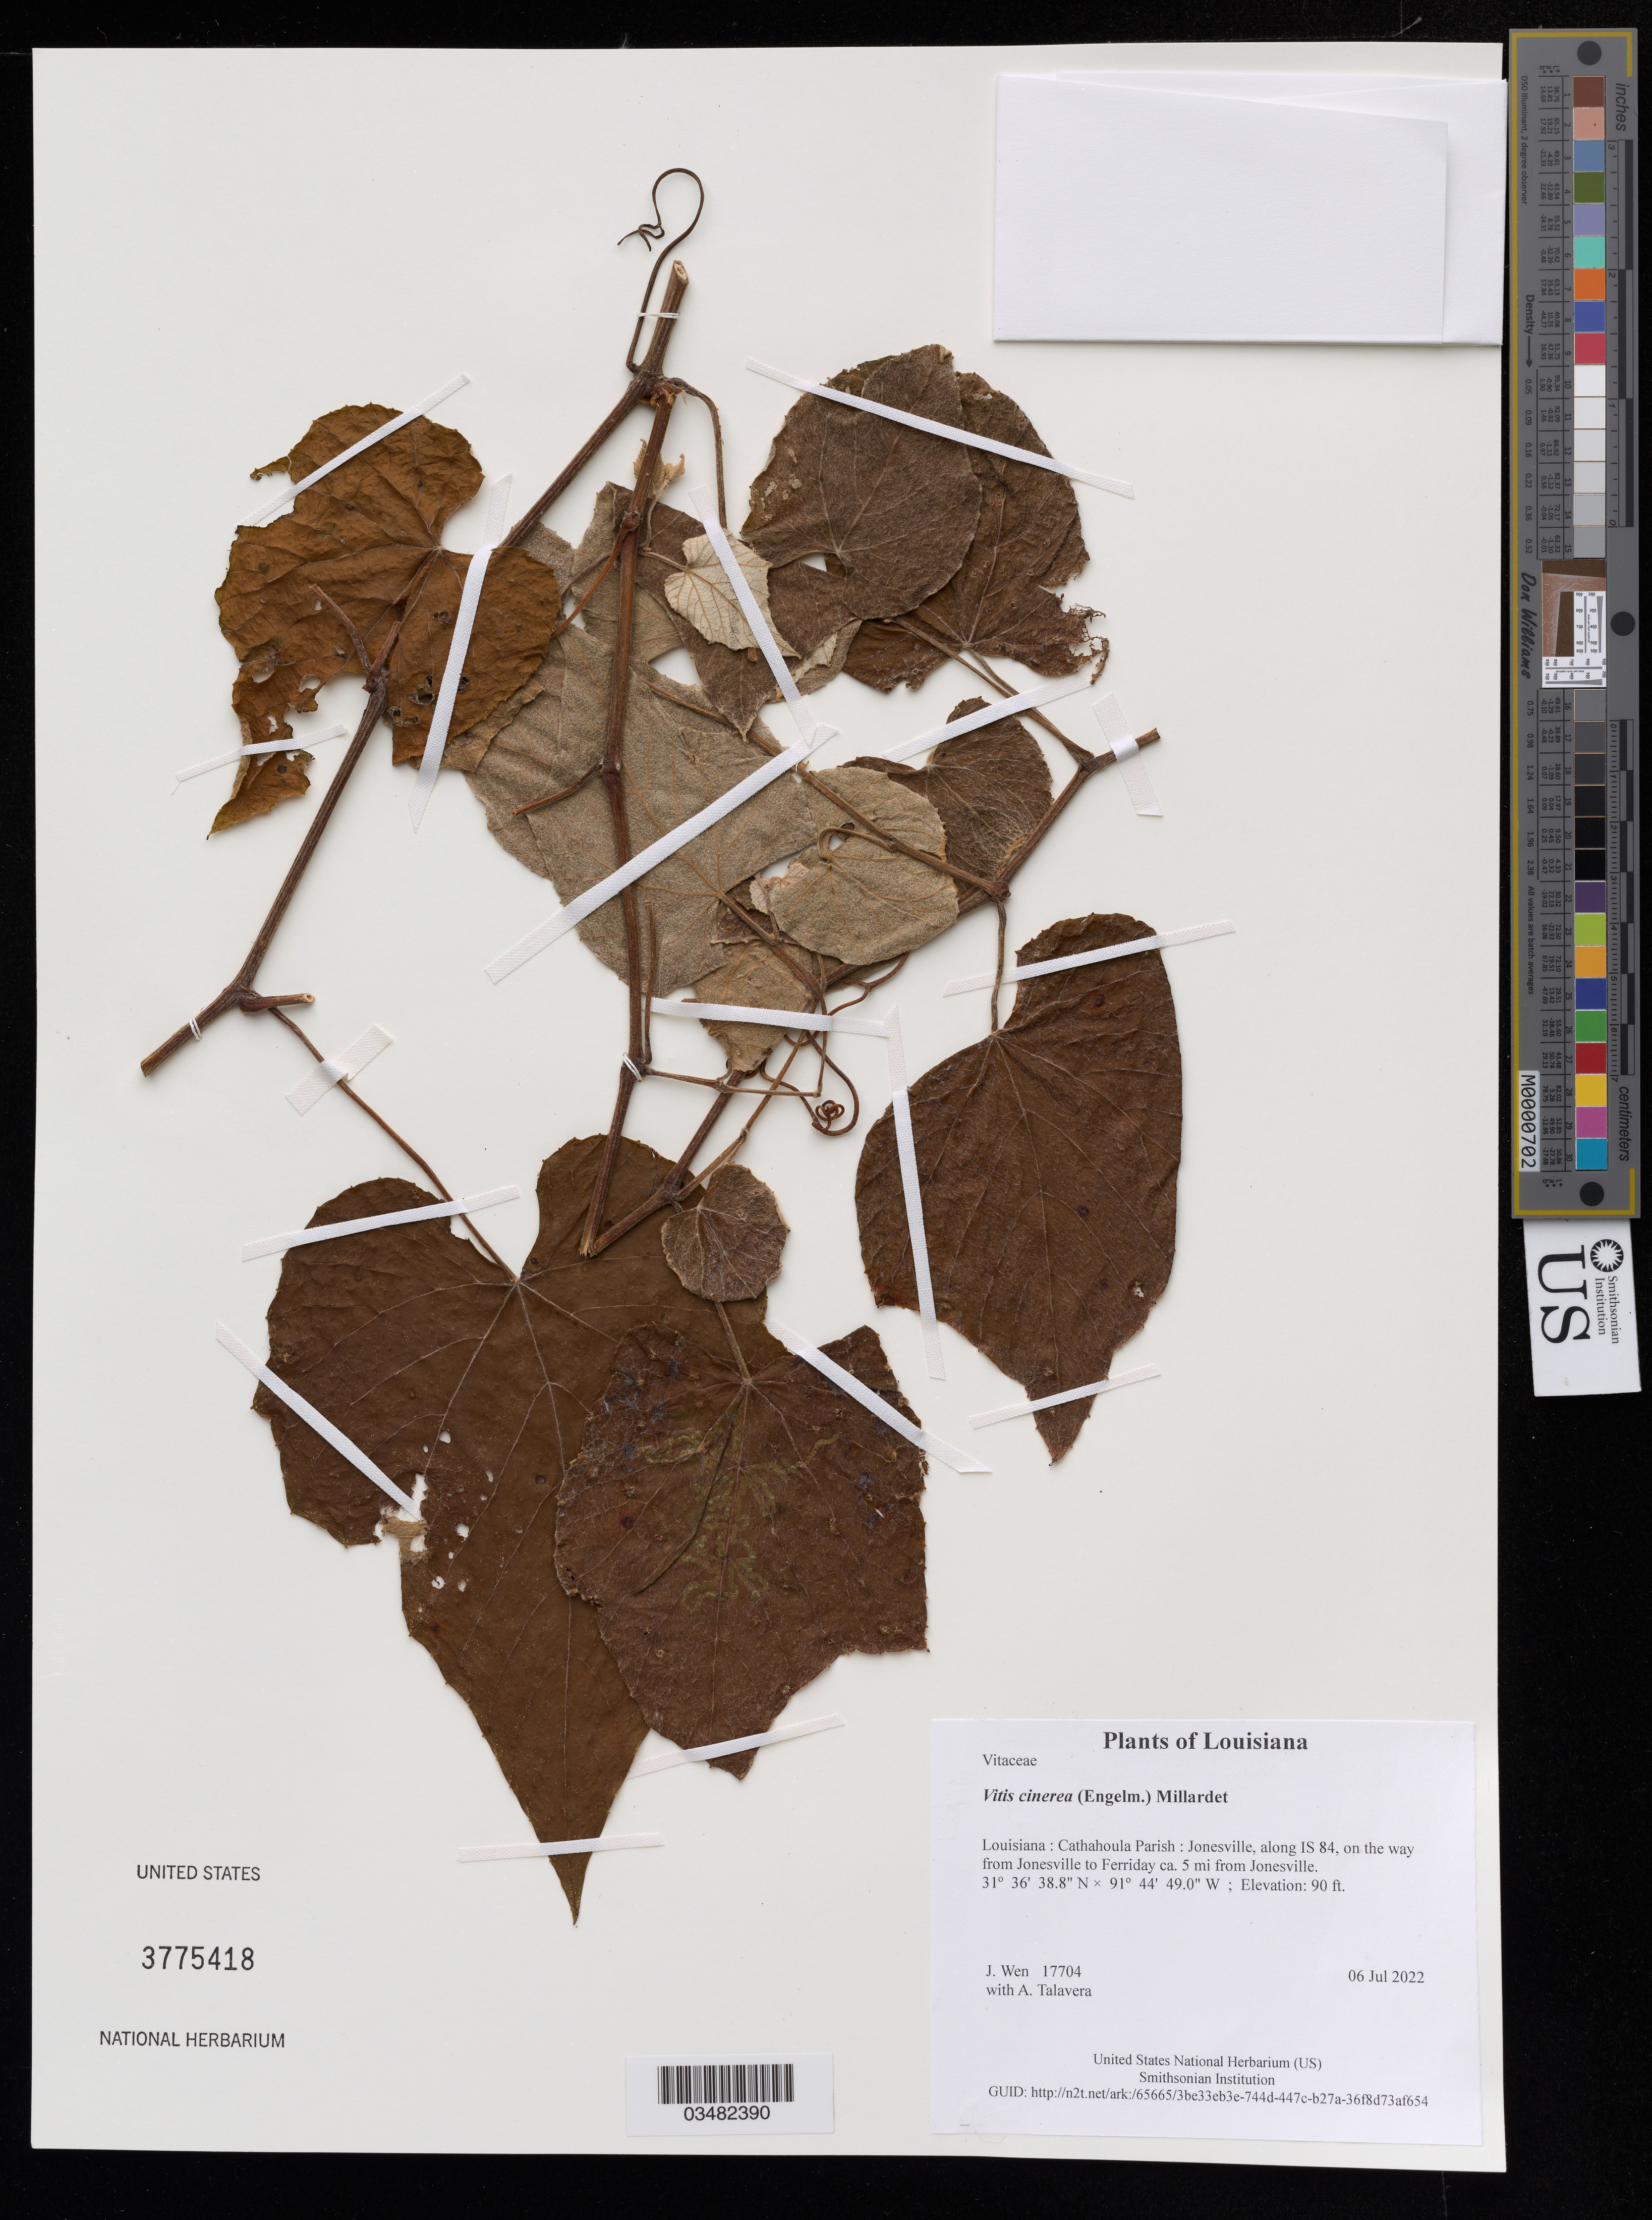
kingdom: Plantae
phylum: Tracheophyta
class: Magnoliopsida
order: Vitales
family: Vitaceae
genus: Vitis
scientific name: Vitis cinerea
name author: (Engelm.) Millardet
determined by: Wen, Jun, (BOT), Smithsonian Institution - National Museum of Natural History (UNITED STATES)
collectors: J. Wen & A. Talavera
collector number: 17704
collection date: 2022-07-06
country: United States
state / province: Louisiana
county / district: Cathahoula Parish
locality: Jonesville, along IS 84, on the way from Jonesville to Ferriday ca. 5 mi from Jonesville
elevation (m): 27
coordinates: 31 36.647 N, 91 44.817 W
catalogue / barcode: US 3775418